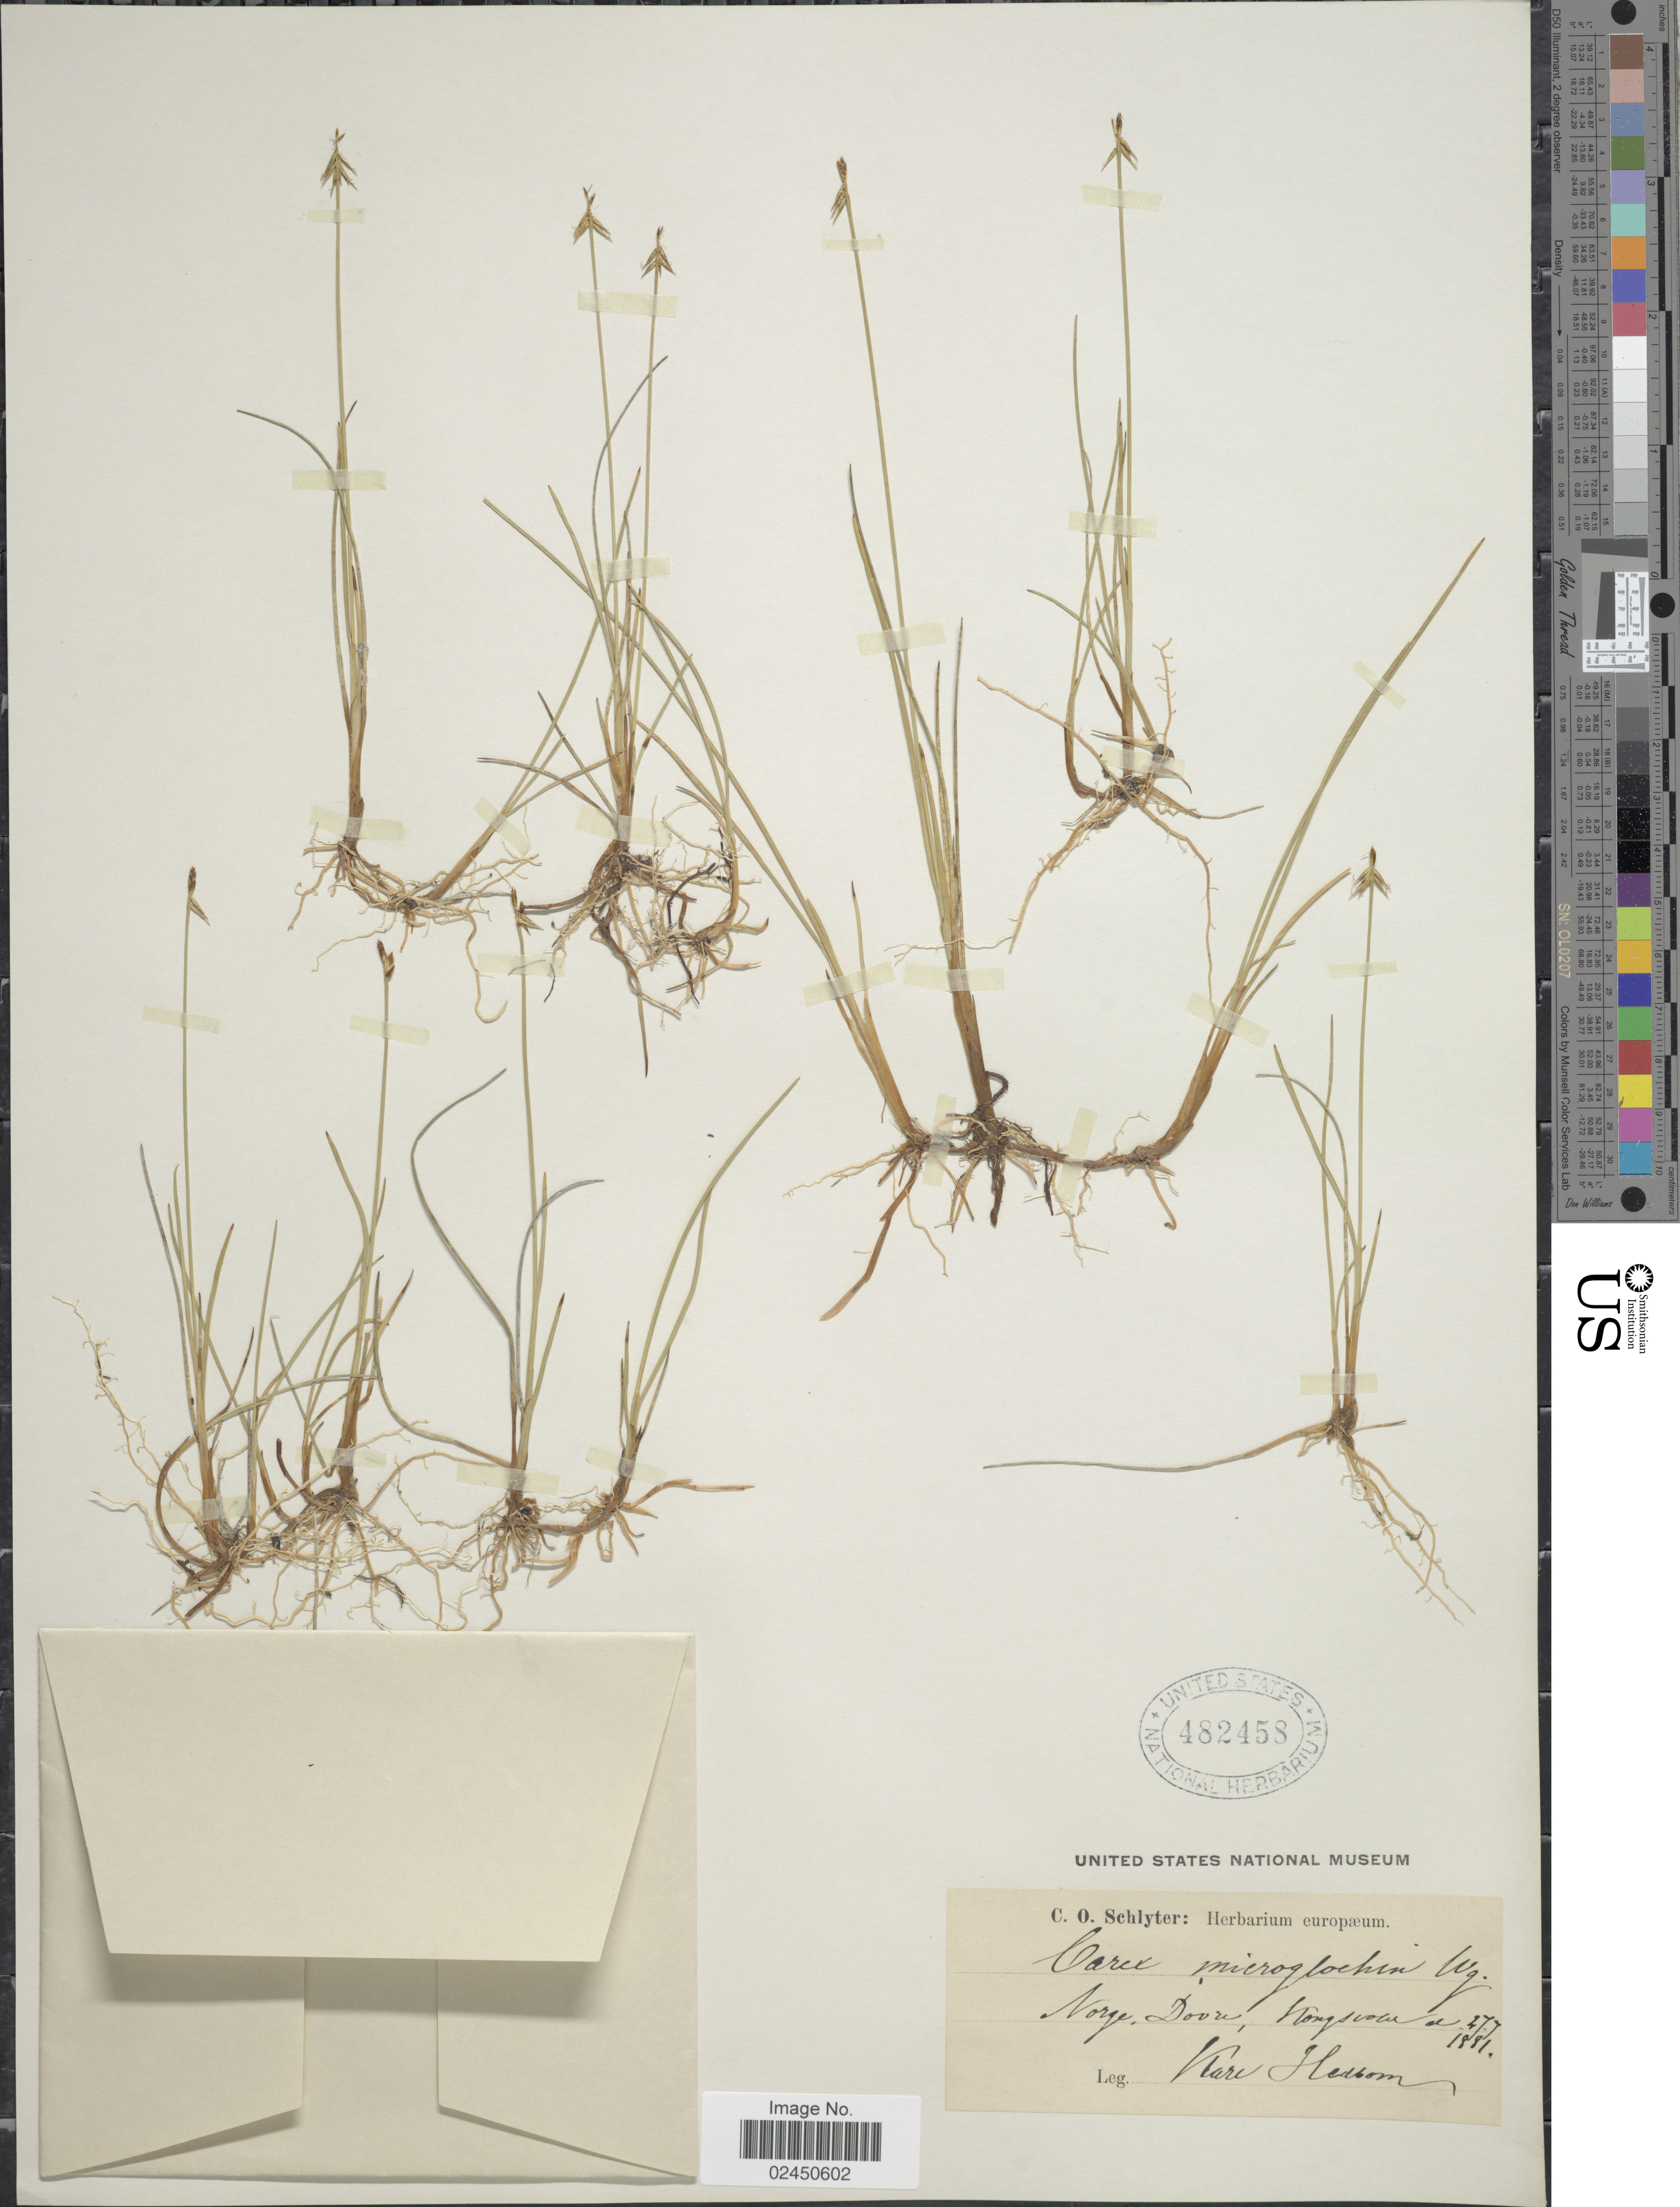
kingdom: Plantae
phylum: Tracheophyta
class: Liliopsida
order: Poales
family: Cyperaceae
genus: Carex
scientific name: Carex microglochin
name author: Wahlenb.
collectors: K. Hedbom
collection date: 1881-07-27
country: Norway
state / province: Oppland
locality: Norge, Dovre,Kongsvoll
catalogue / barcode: US 482458